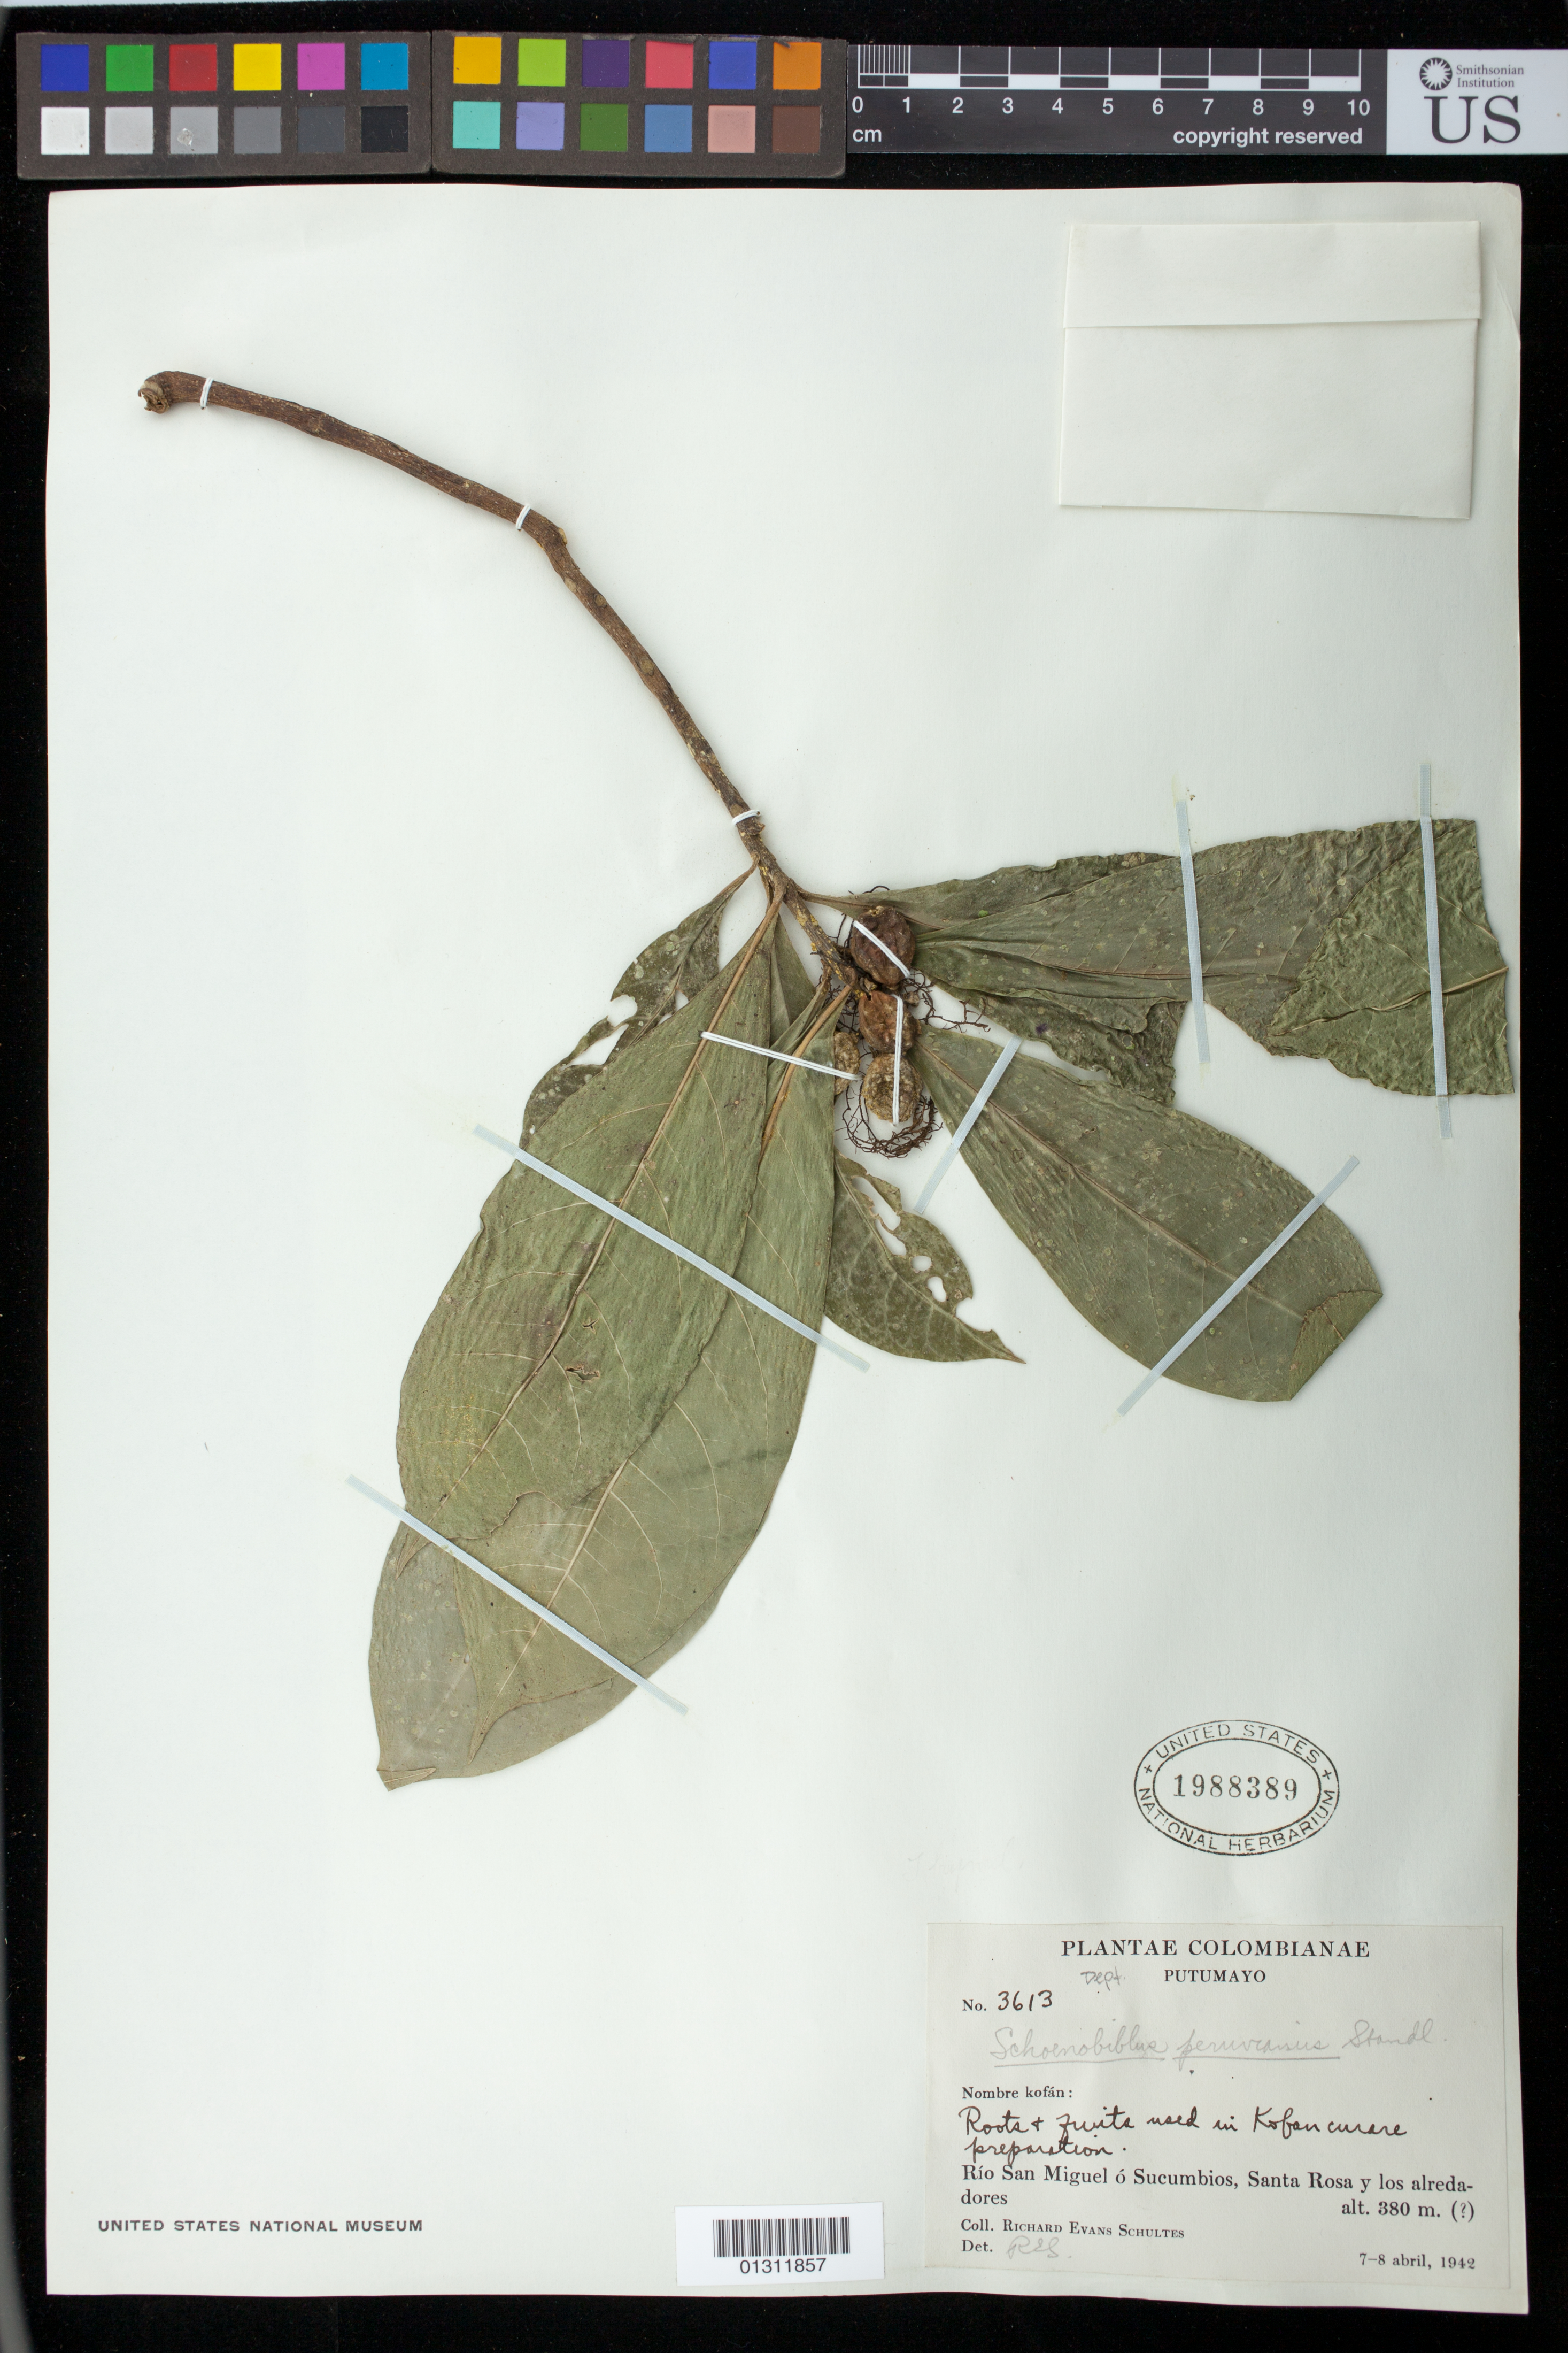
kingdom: Plantae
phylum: Tracheophyta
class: Magnoliopsida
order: Malvales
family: Thymelaeaceae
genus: Schoenobiblus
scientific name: Schoenobiblus peruvianus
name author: Standl.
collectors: R. E. Schultes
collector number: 3613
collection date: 1942-04-07/1942-04-08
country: Colombia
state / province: Putumayo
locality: Rio San Miguel o Sucumbios, Santa Rosa y los alredadores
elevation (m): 380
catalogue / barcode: US 1988389